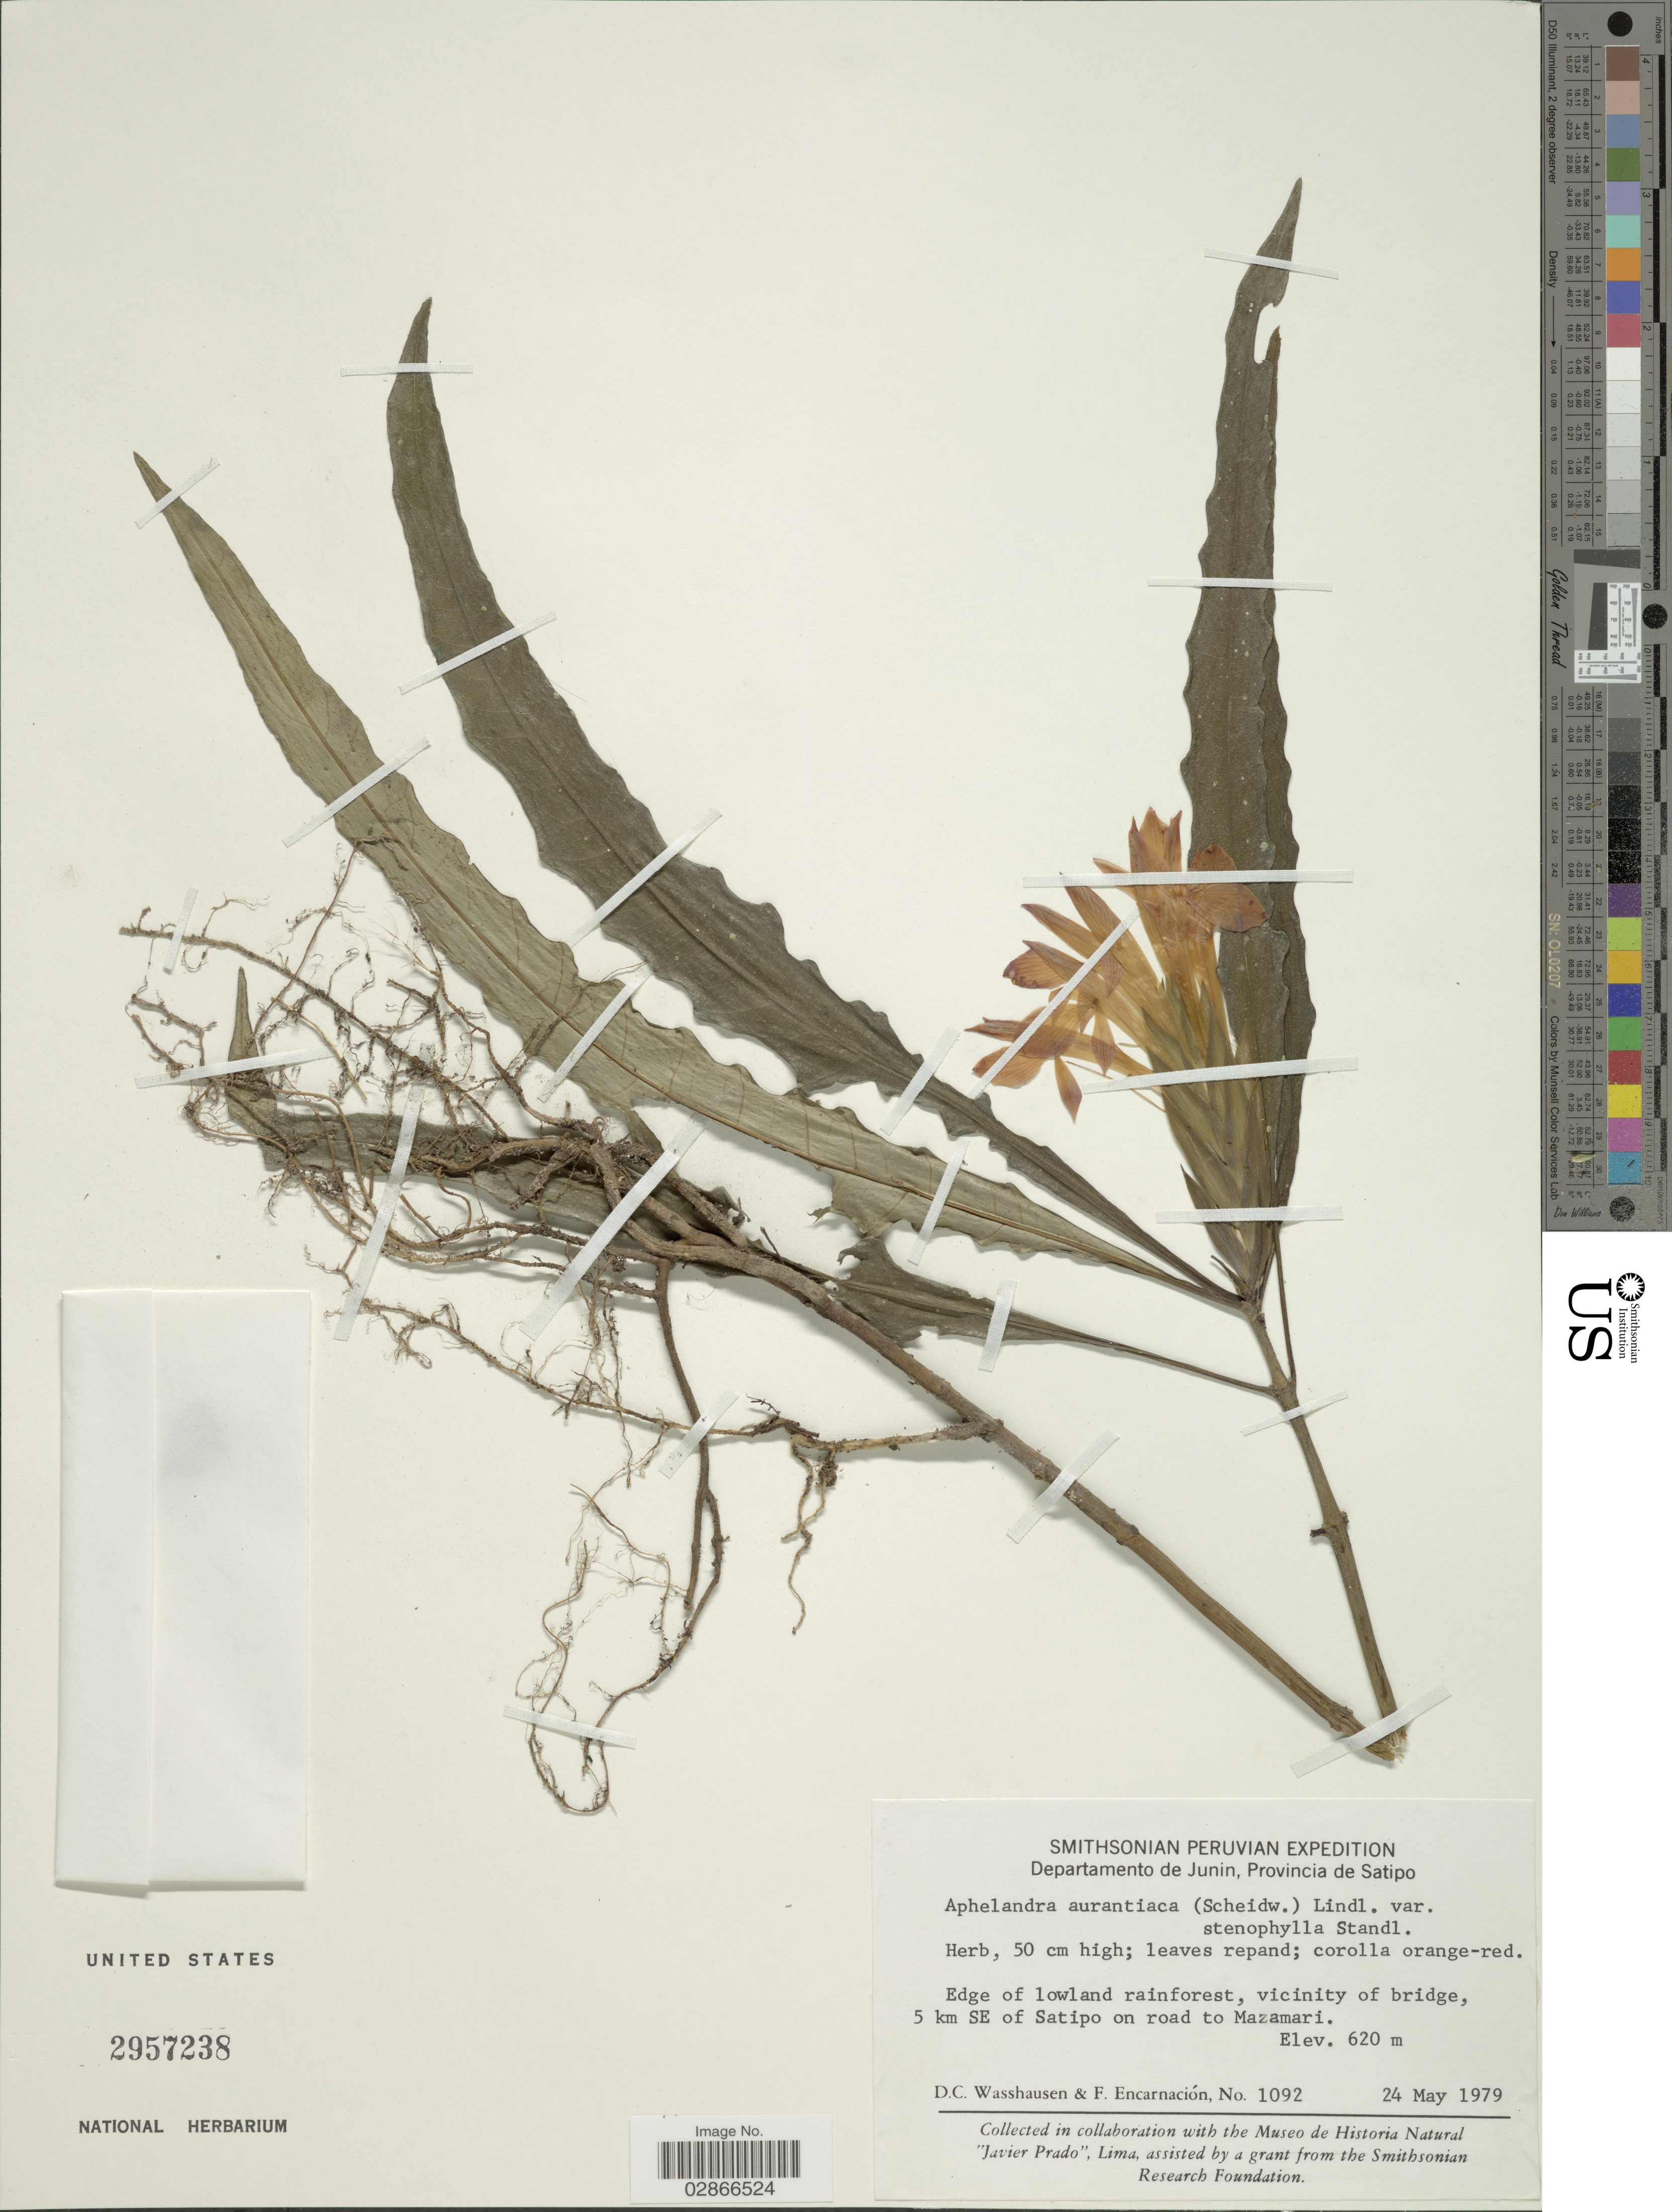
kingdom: Plantae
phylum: Tracheophyta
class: Magnoliopsida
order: Lamiales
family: Acanthaceae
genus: Aphelandra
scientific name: Aphelandra aurantiaca var. stenophylla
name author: Standl.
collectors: D. C. Wasshausen & F. Encarnación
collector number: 1092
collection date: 1979-05-24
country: Peru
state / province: Junín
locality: Departamento de Junin, Provincia de Satipo. Vicinity of bridge, 5 km SE of Satipo on road to Mazamari.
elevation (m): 620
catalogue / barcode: US 2957238